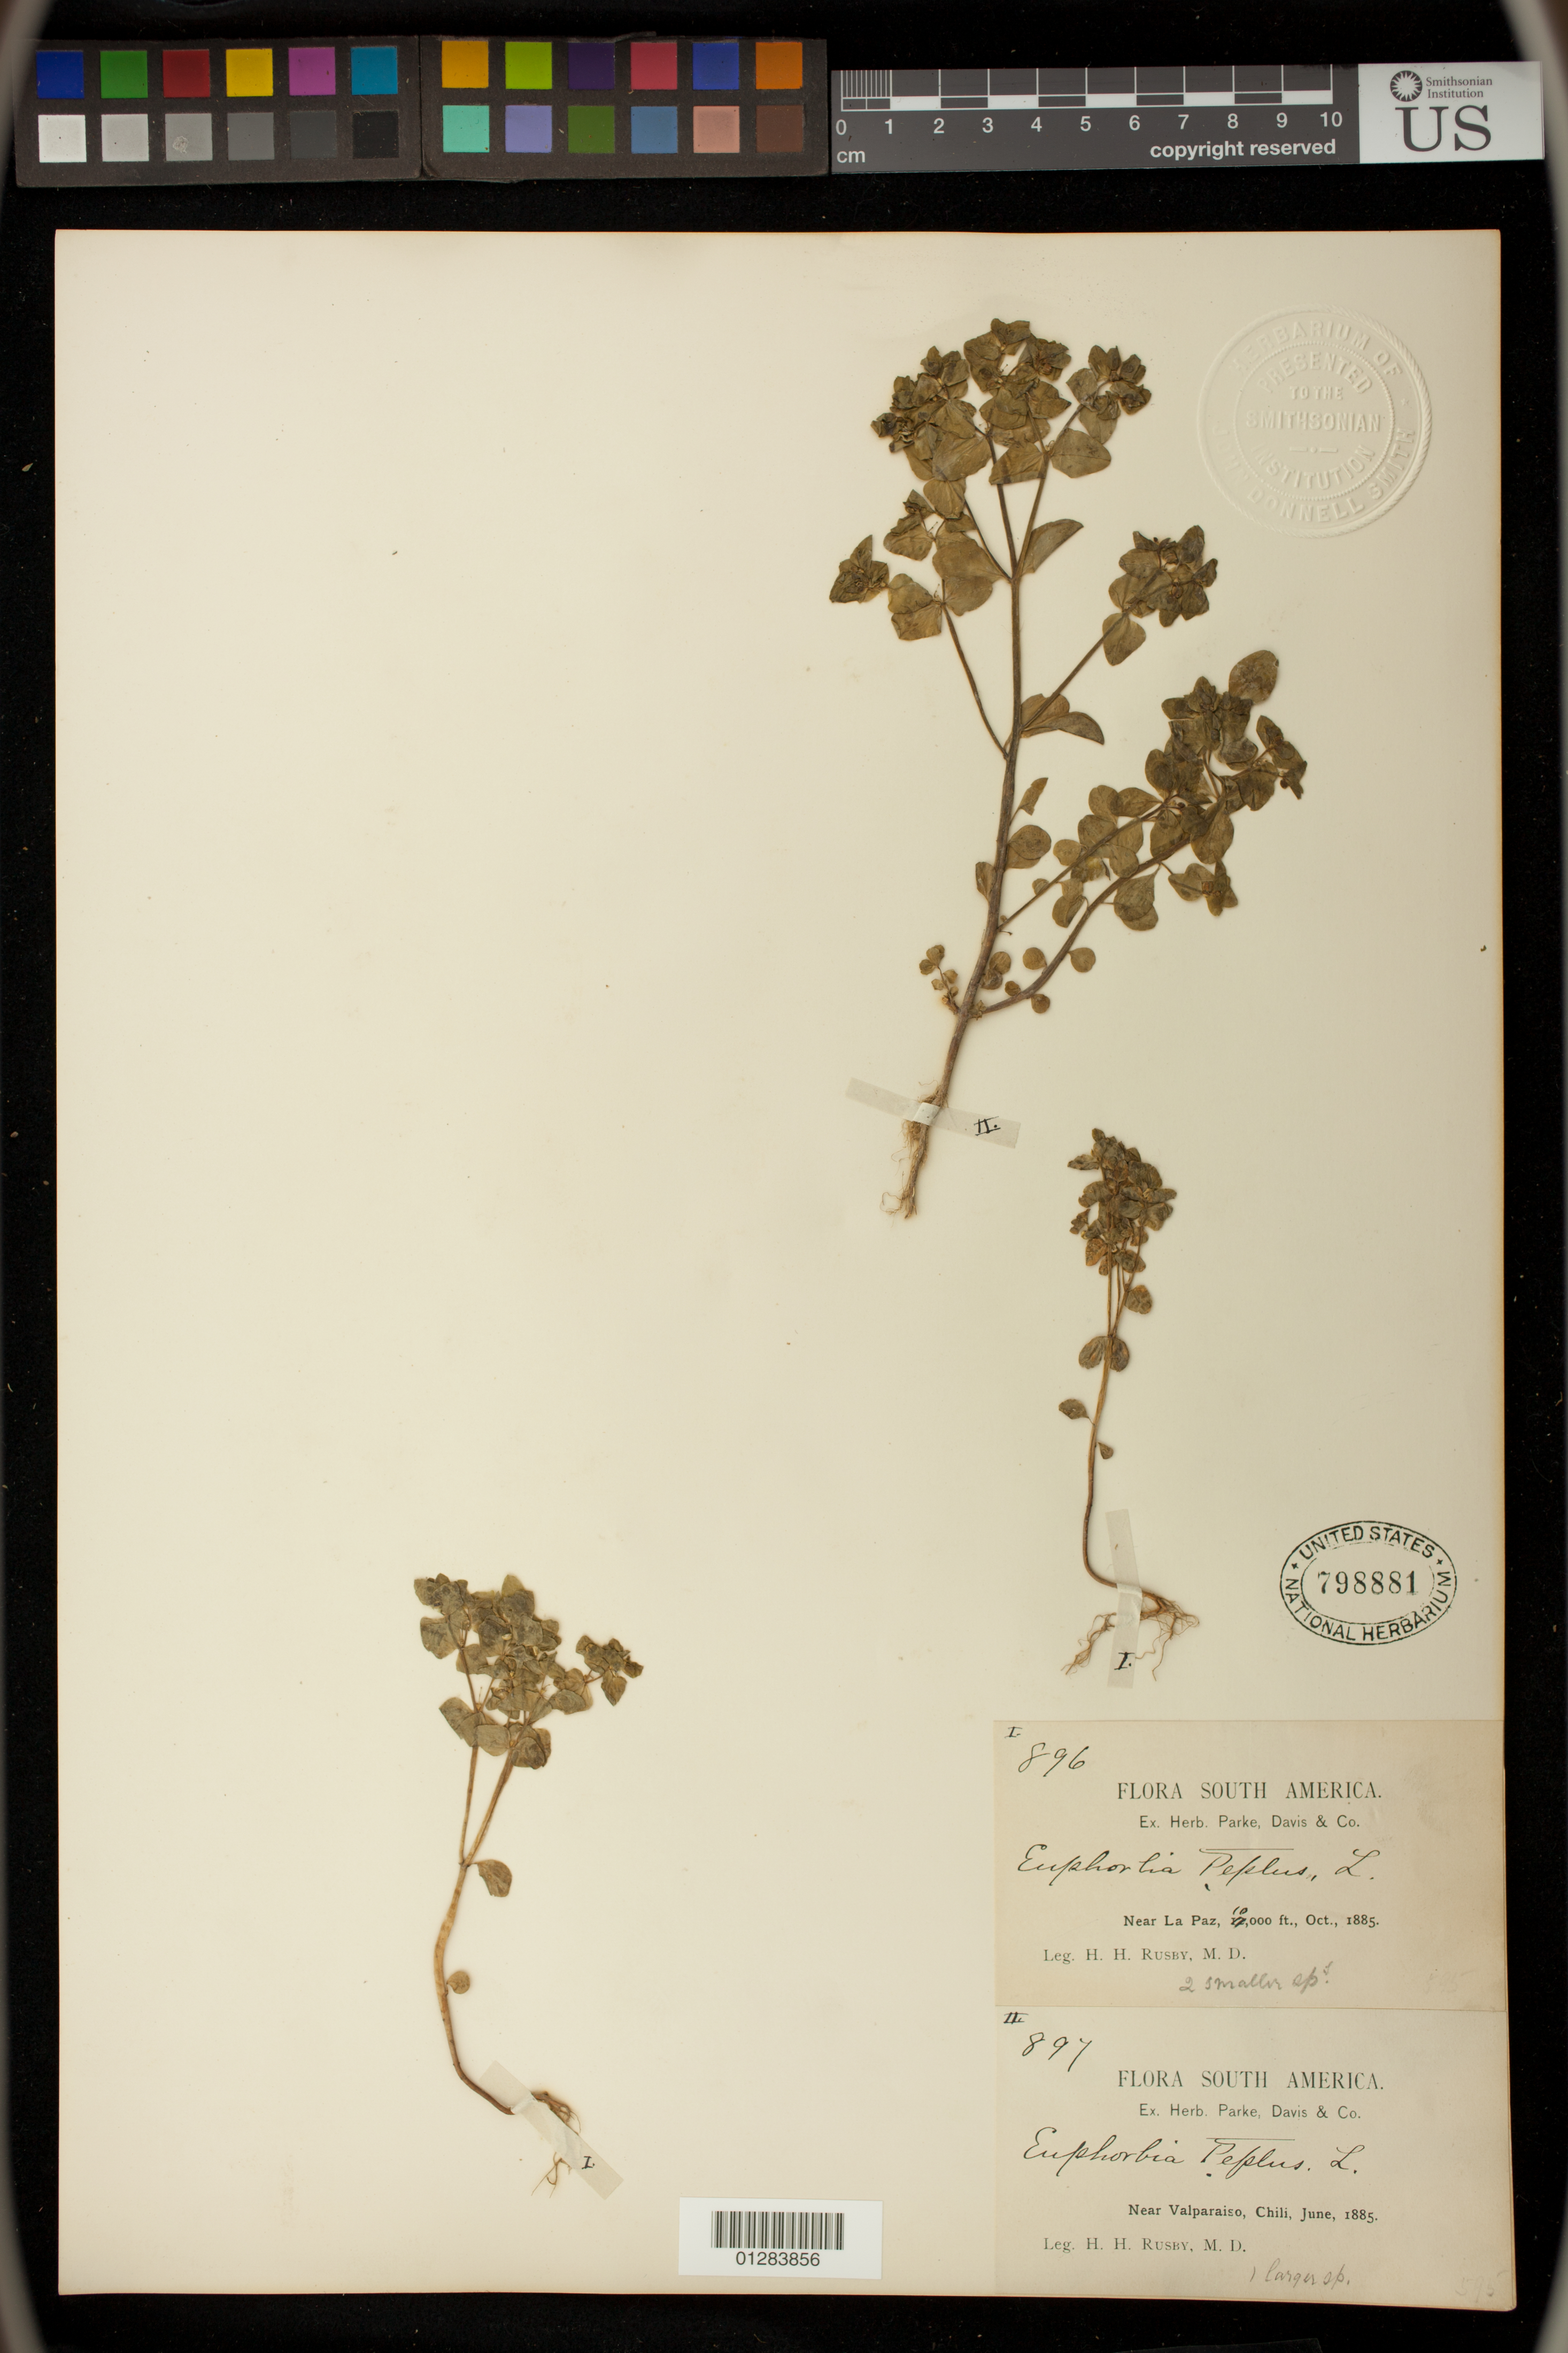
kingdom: Plantae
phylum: Tracheophyta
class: Magnoliopsida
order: Malpighiales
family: Euphorbiaceae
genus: Euphorbia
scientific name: Euphorbia peplus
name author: L.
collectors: H. H. Rusby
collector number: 896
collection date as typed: Oct 1885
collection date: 1885-10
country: Bolivia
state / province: La Paz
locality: Near La Paz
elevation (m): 3048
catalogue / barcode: US 798881